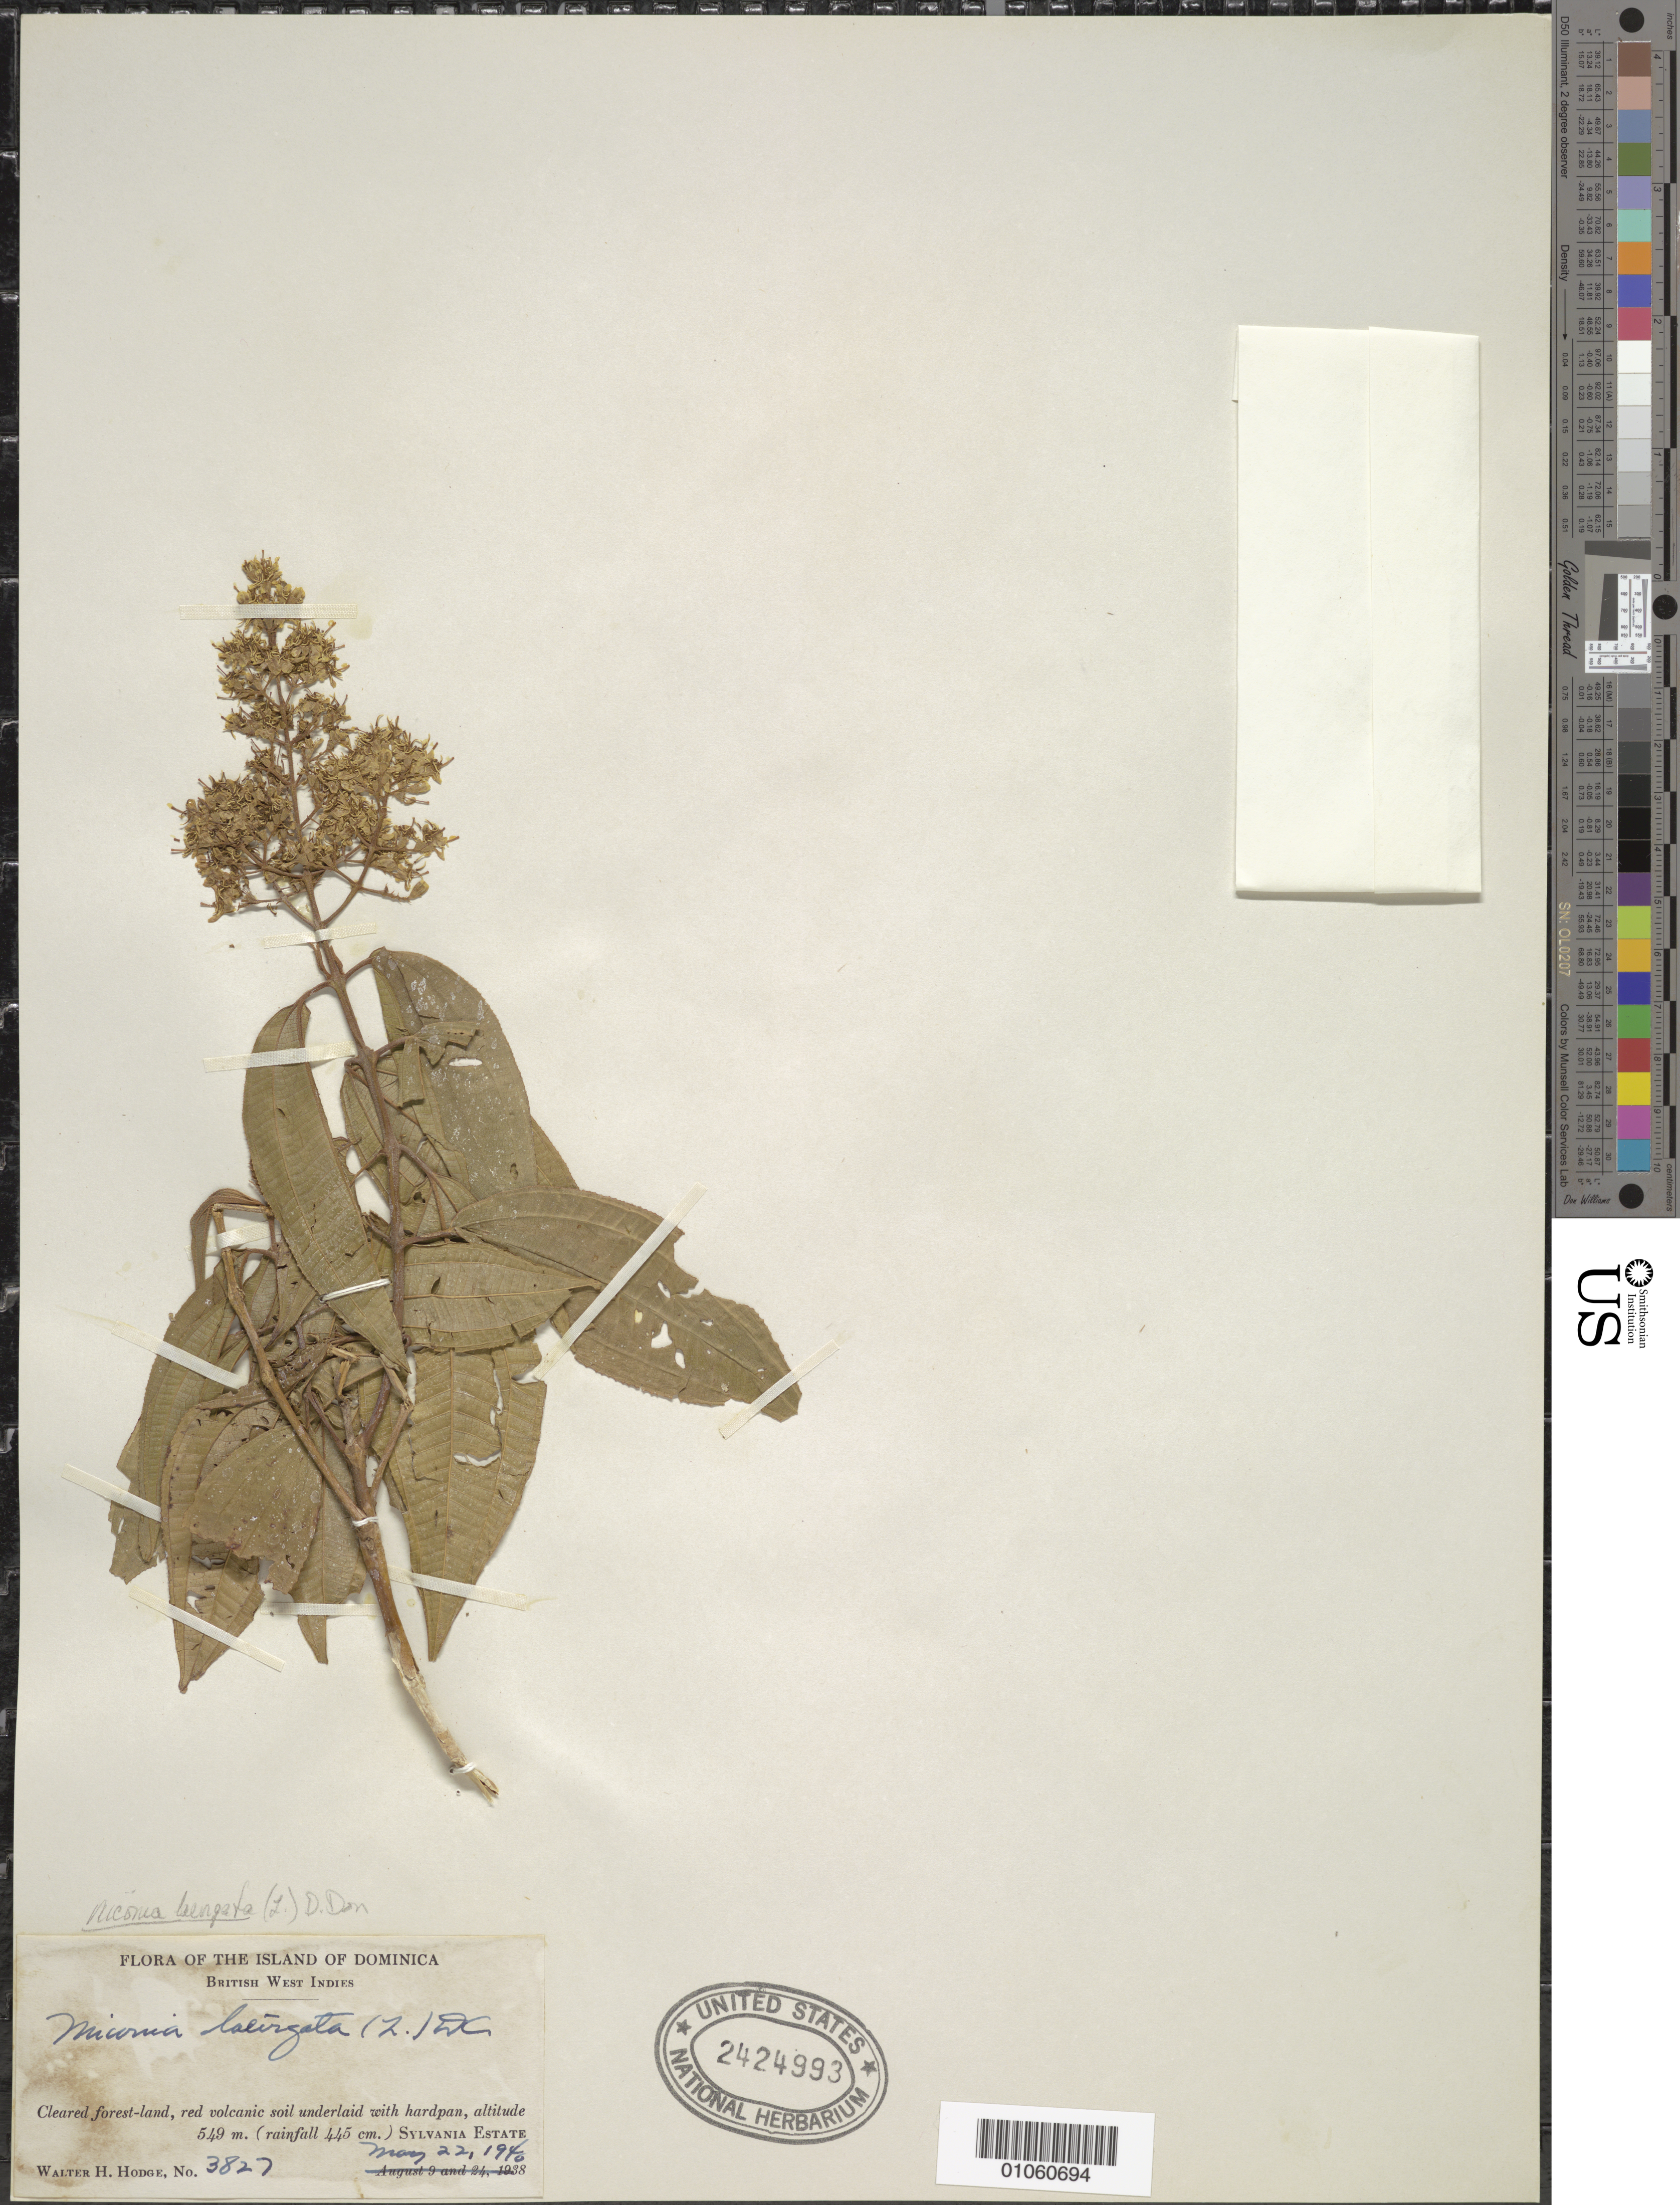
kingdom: Plantae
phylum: Tracheophyta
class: Magnoliopsida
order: Myrtales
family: Melastomataceae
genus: Miconia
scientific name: Miconia laevigata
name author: (L.) D. Don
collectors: W. Hodge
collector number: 3827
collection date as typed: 22 May 1940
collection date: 1940-05-22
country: Dominica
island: Dominica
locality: Sylvania Estate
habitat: Cleared forest land, red volcanic soil underlain with hardpan; rainfall 445 cm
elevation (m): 549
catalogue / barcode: US 2424993